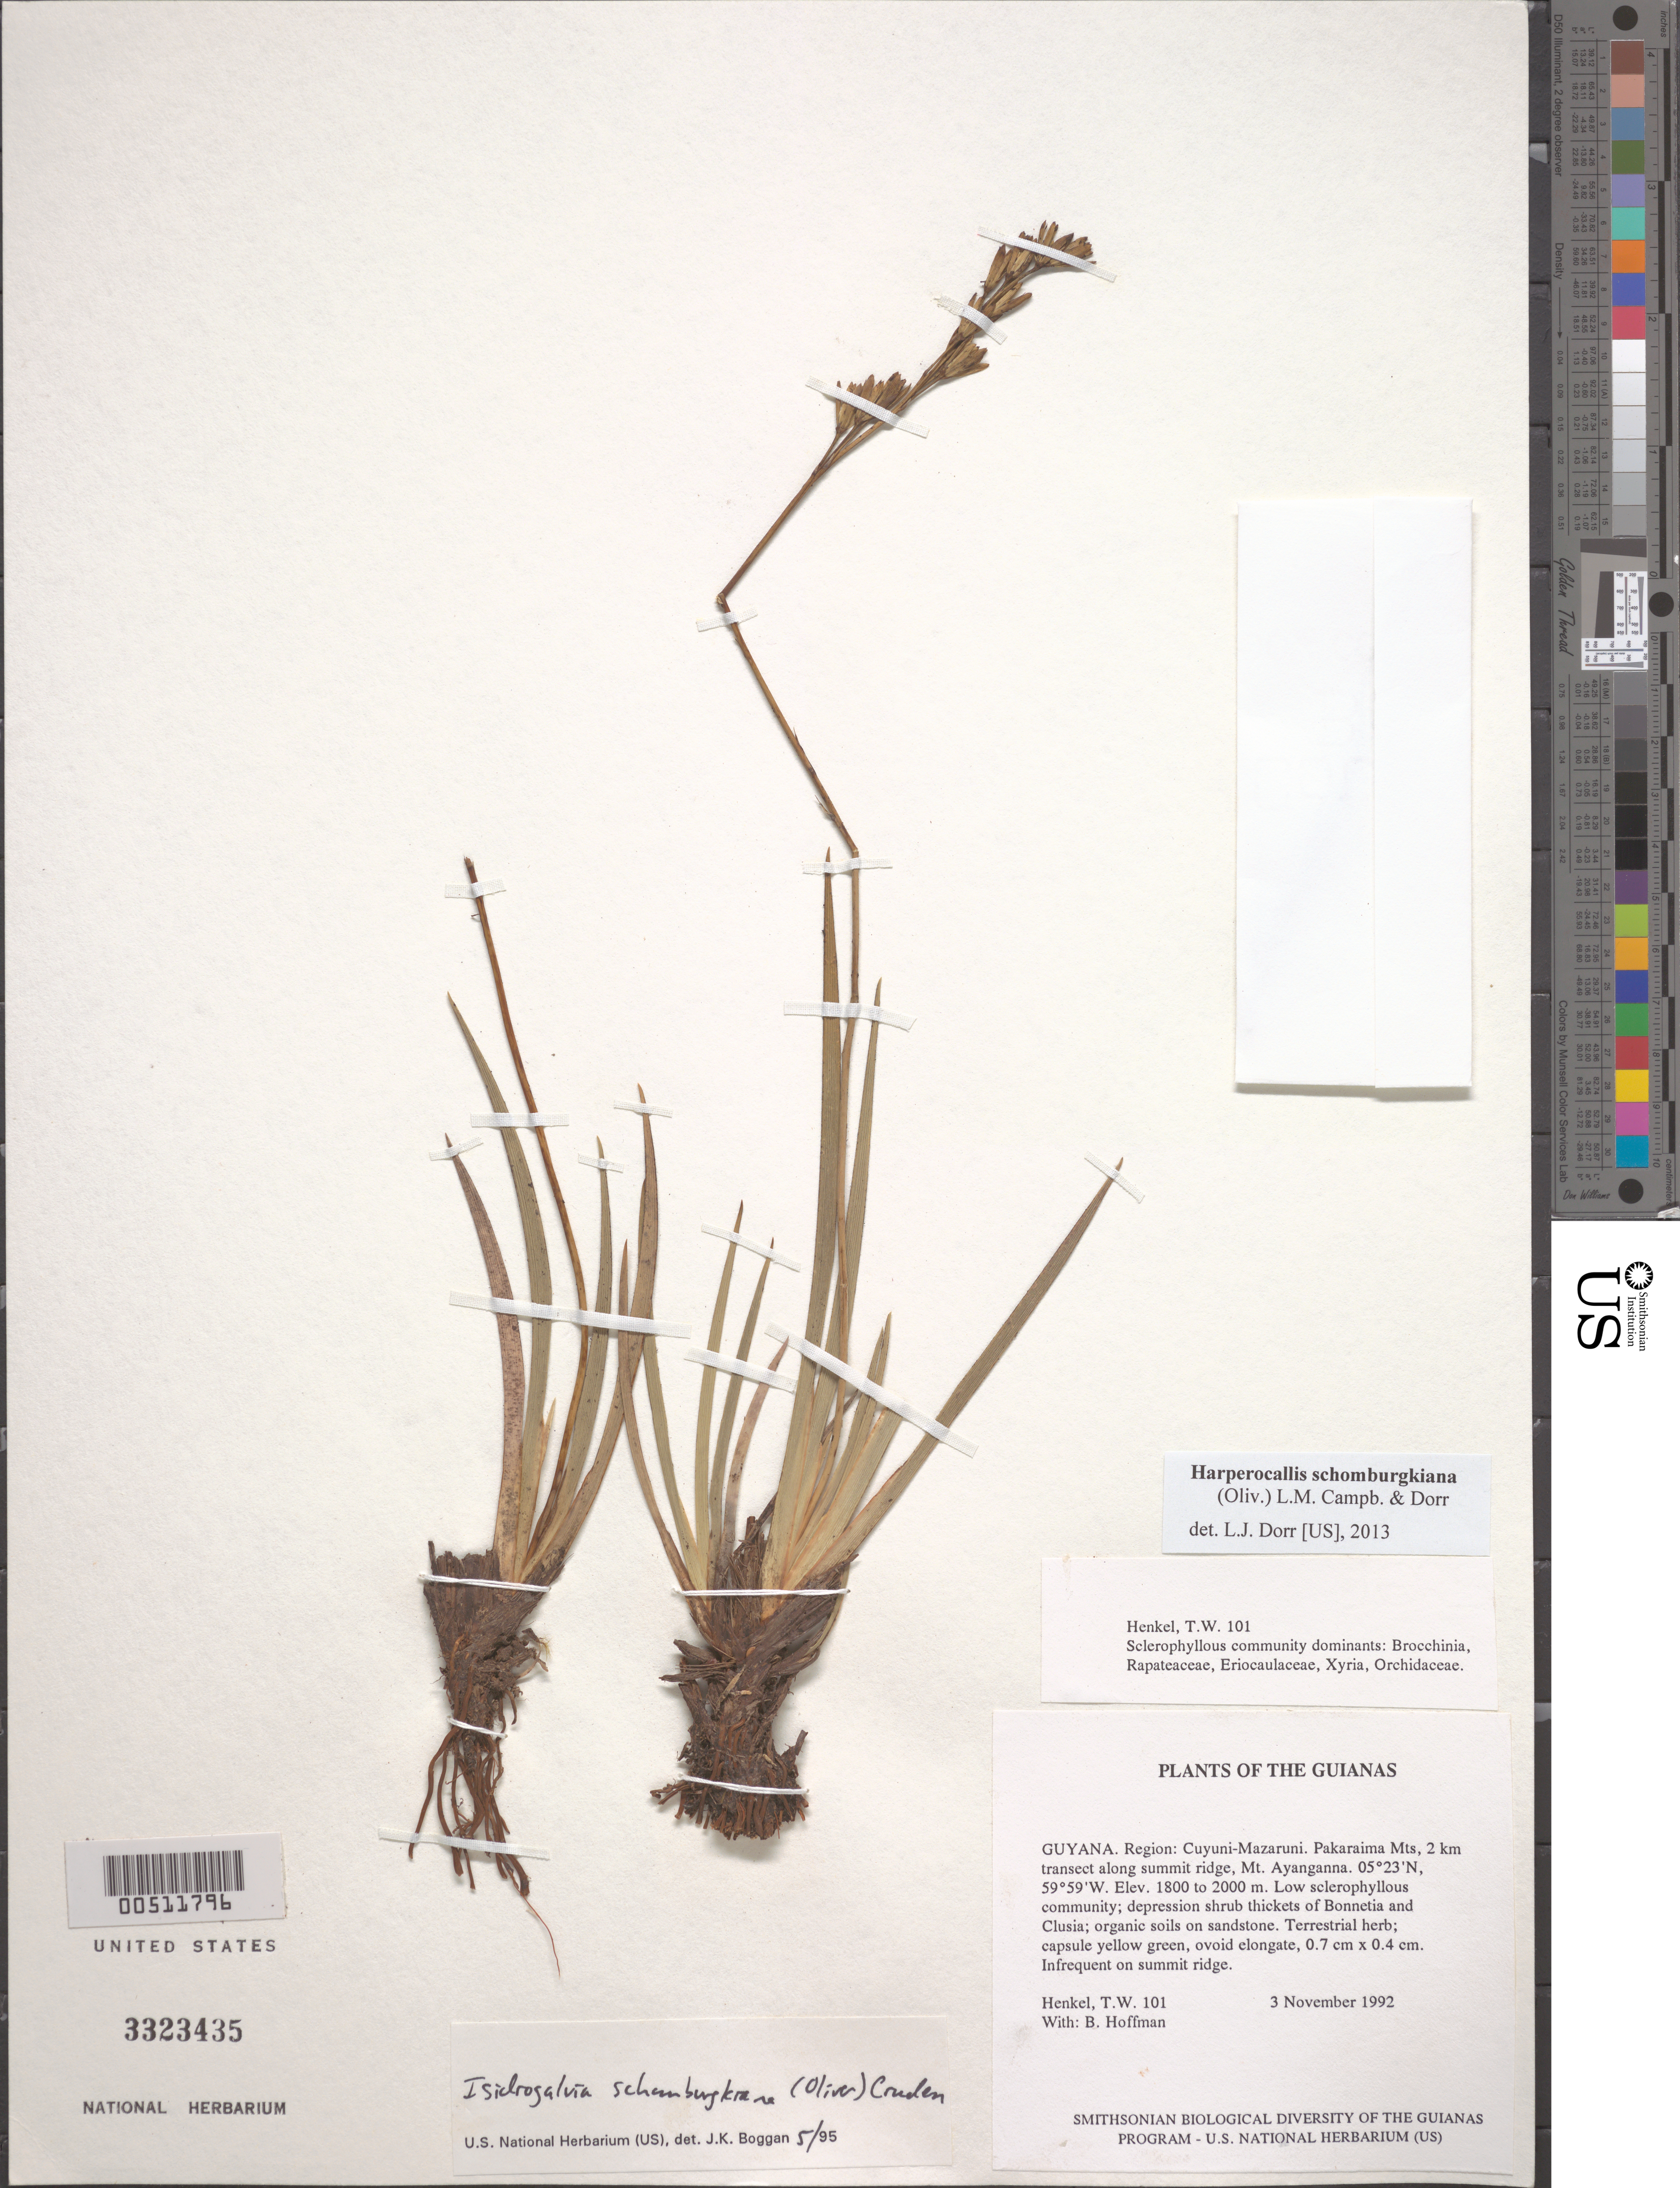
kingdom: Plantae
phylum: Tracheophyta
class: Liliopsida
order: Alismatales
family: Tofieldiaceae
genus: Harperocallis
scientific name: Harperocallis schomburgkiana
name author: (Oliv.) L.M. Campb. & Dorr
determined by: Dorr, L. J., (BOT), Smithsonian Institution - National Museum of Natural History (UNITED STATES)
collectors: T. Henkel & B. Hoffman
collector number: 101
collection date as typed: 3 November 1992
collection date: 1992-11-03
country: Guyana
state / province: Cuyuni-Mazaruni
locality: Pakaraima Mts, 2 km transect along summit ridge, Mt. Ayanganna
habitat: Low sclerophyllous community; depression shrub thickets of Bonnetia and Clusia; organic soils on sandstone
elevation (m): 1800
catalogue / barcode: US 3323435